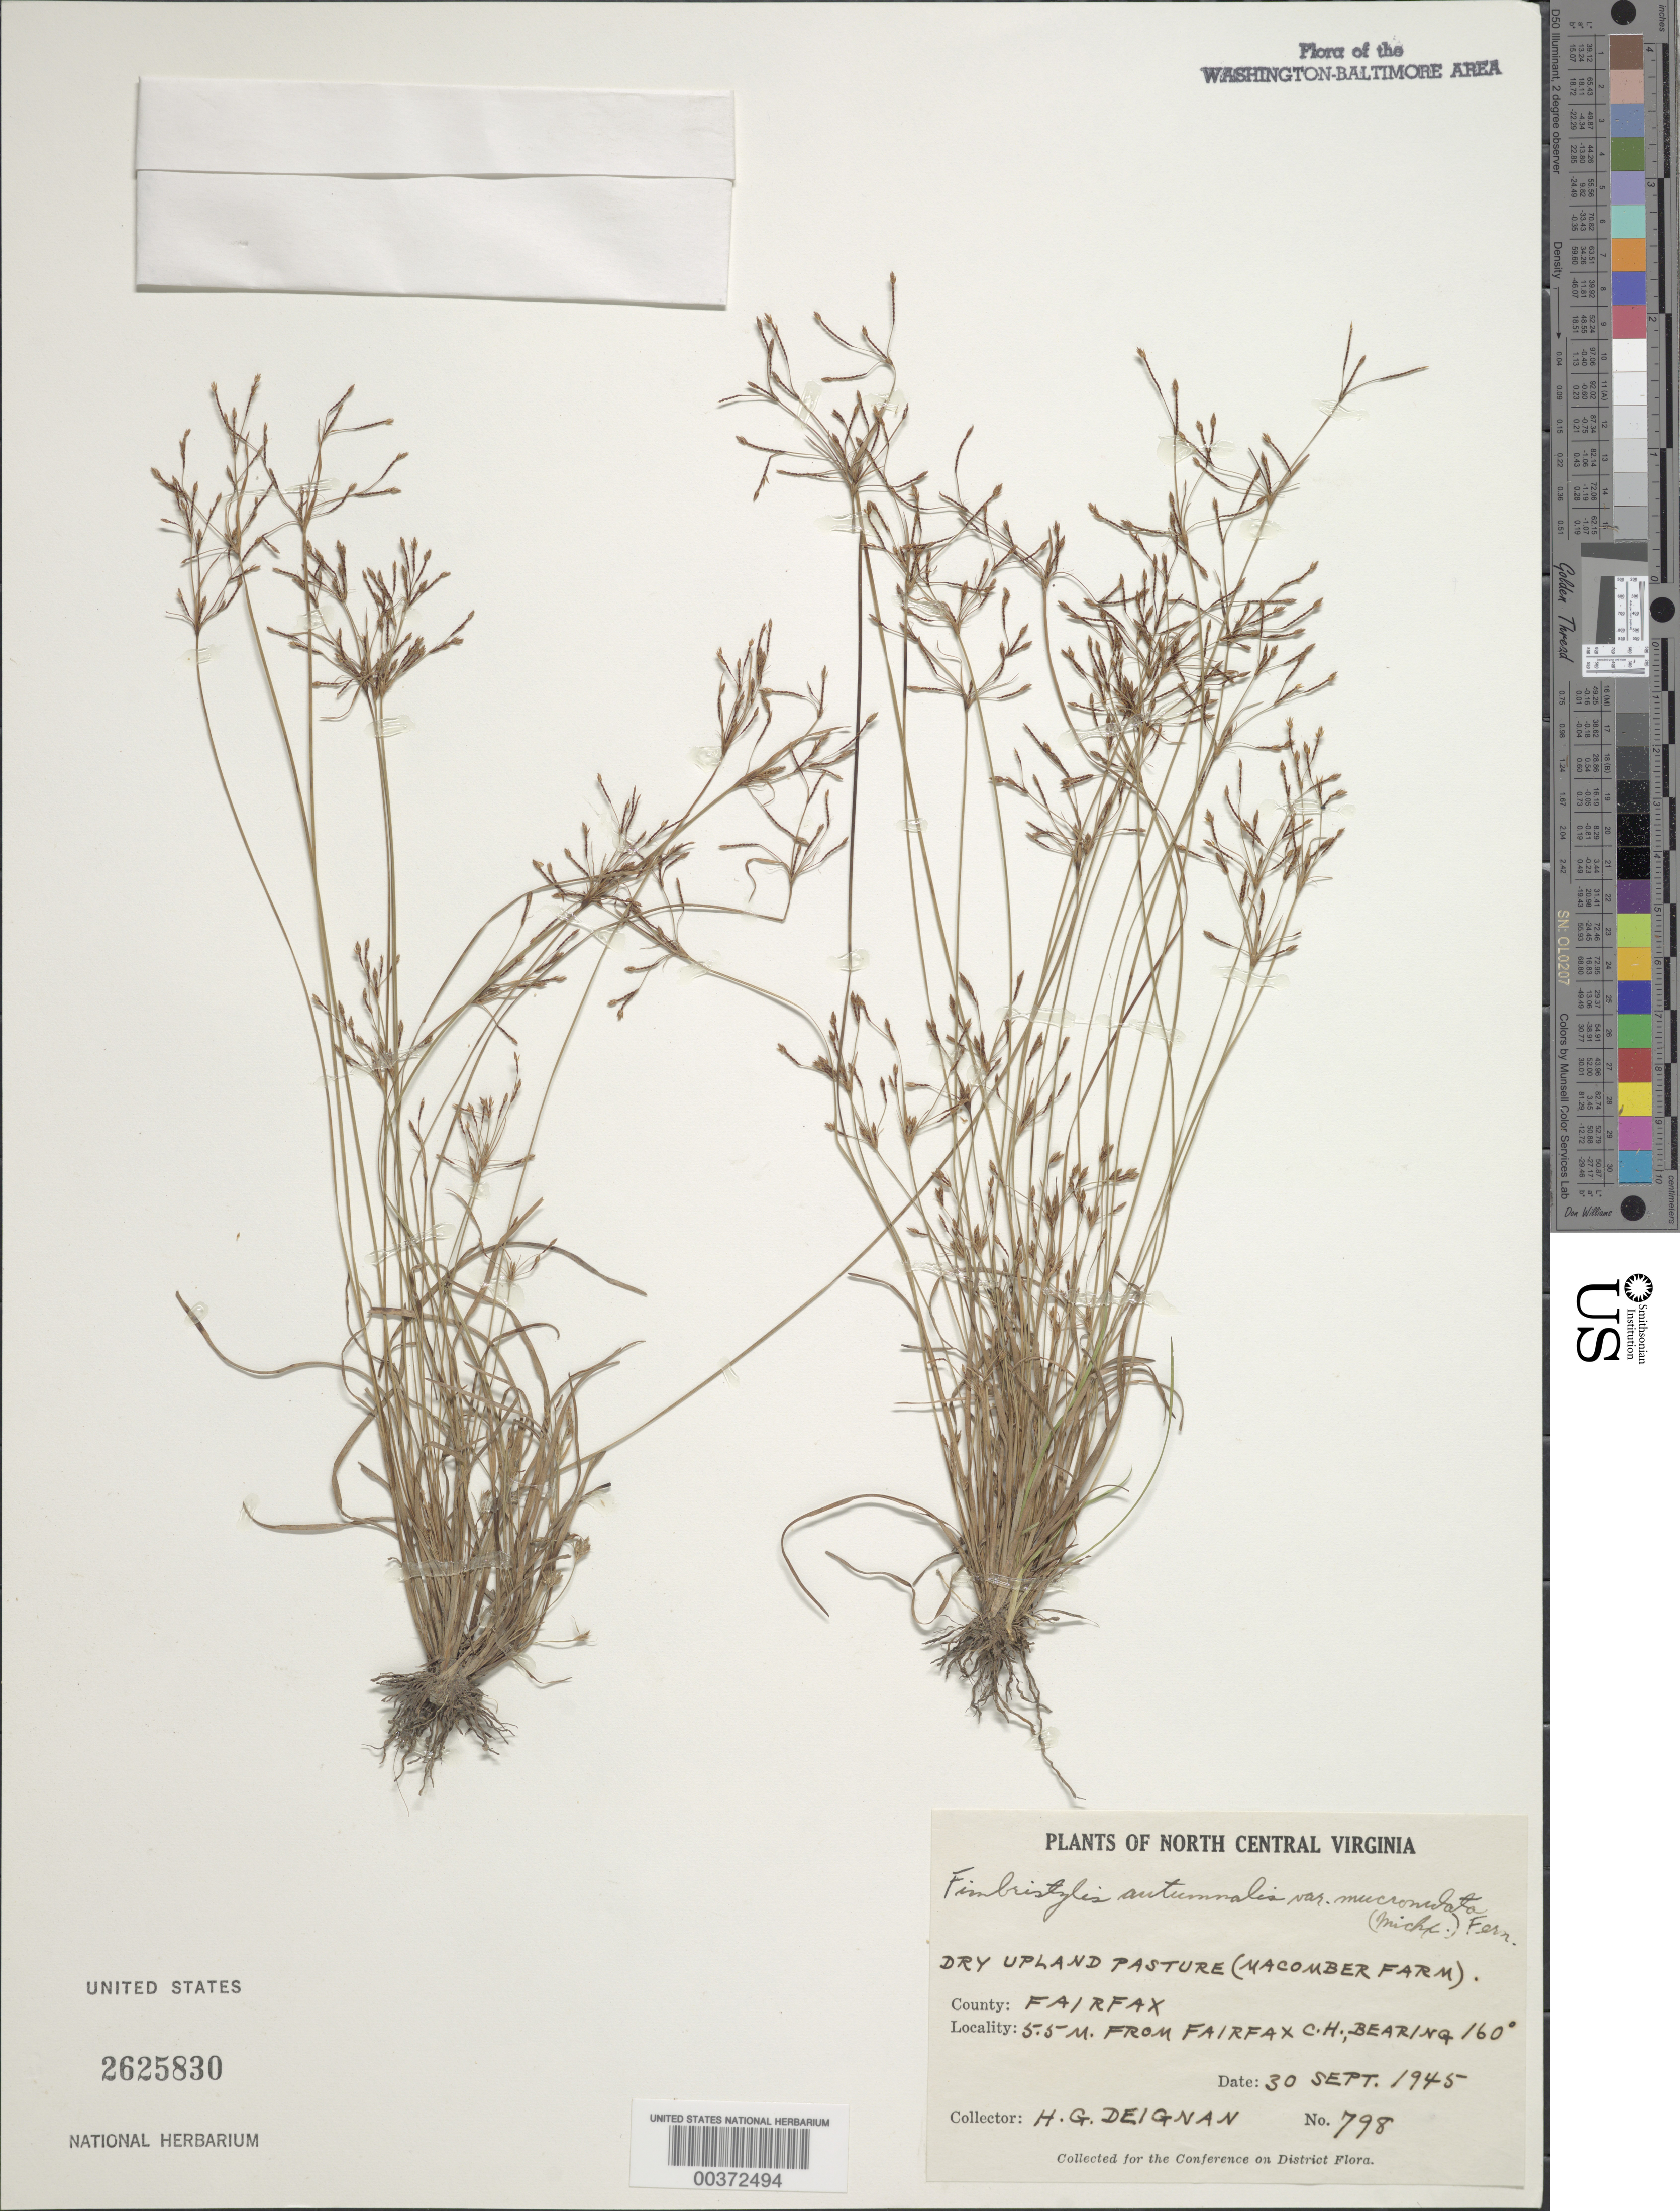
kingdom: Plantae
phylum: Tracheophyta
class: Liliopsida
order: Poales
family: Cyperaceae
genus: Fimbristylis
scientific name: Fimbristylis autumnalis (L.) Roem. & Schult.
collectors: H. Deignan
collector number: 798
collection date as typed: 30 Sep 1945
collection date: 1945-09-30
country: United States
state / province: Virginia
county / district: Fairfax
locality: Macomber Farm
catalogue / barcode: US 2625830